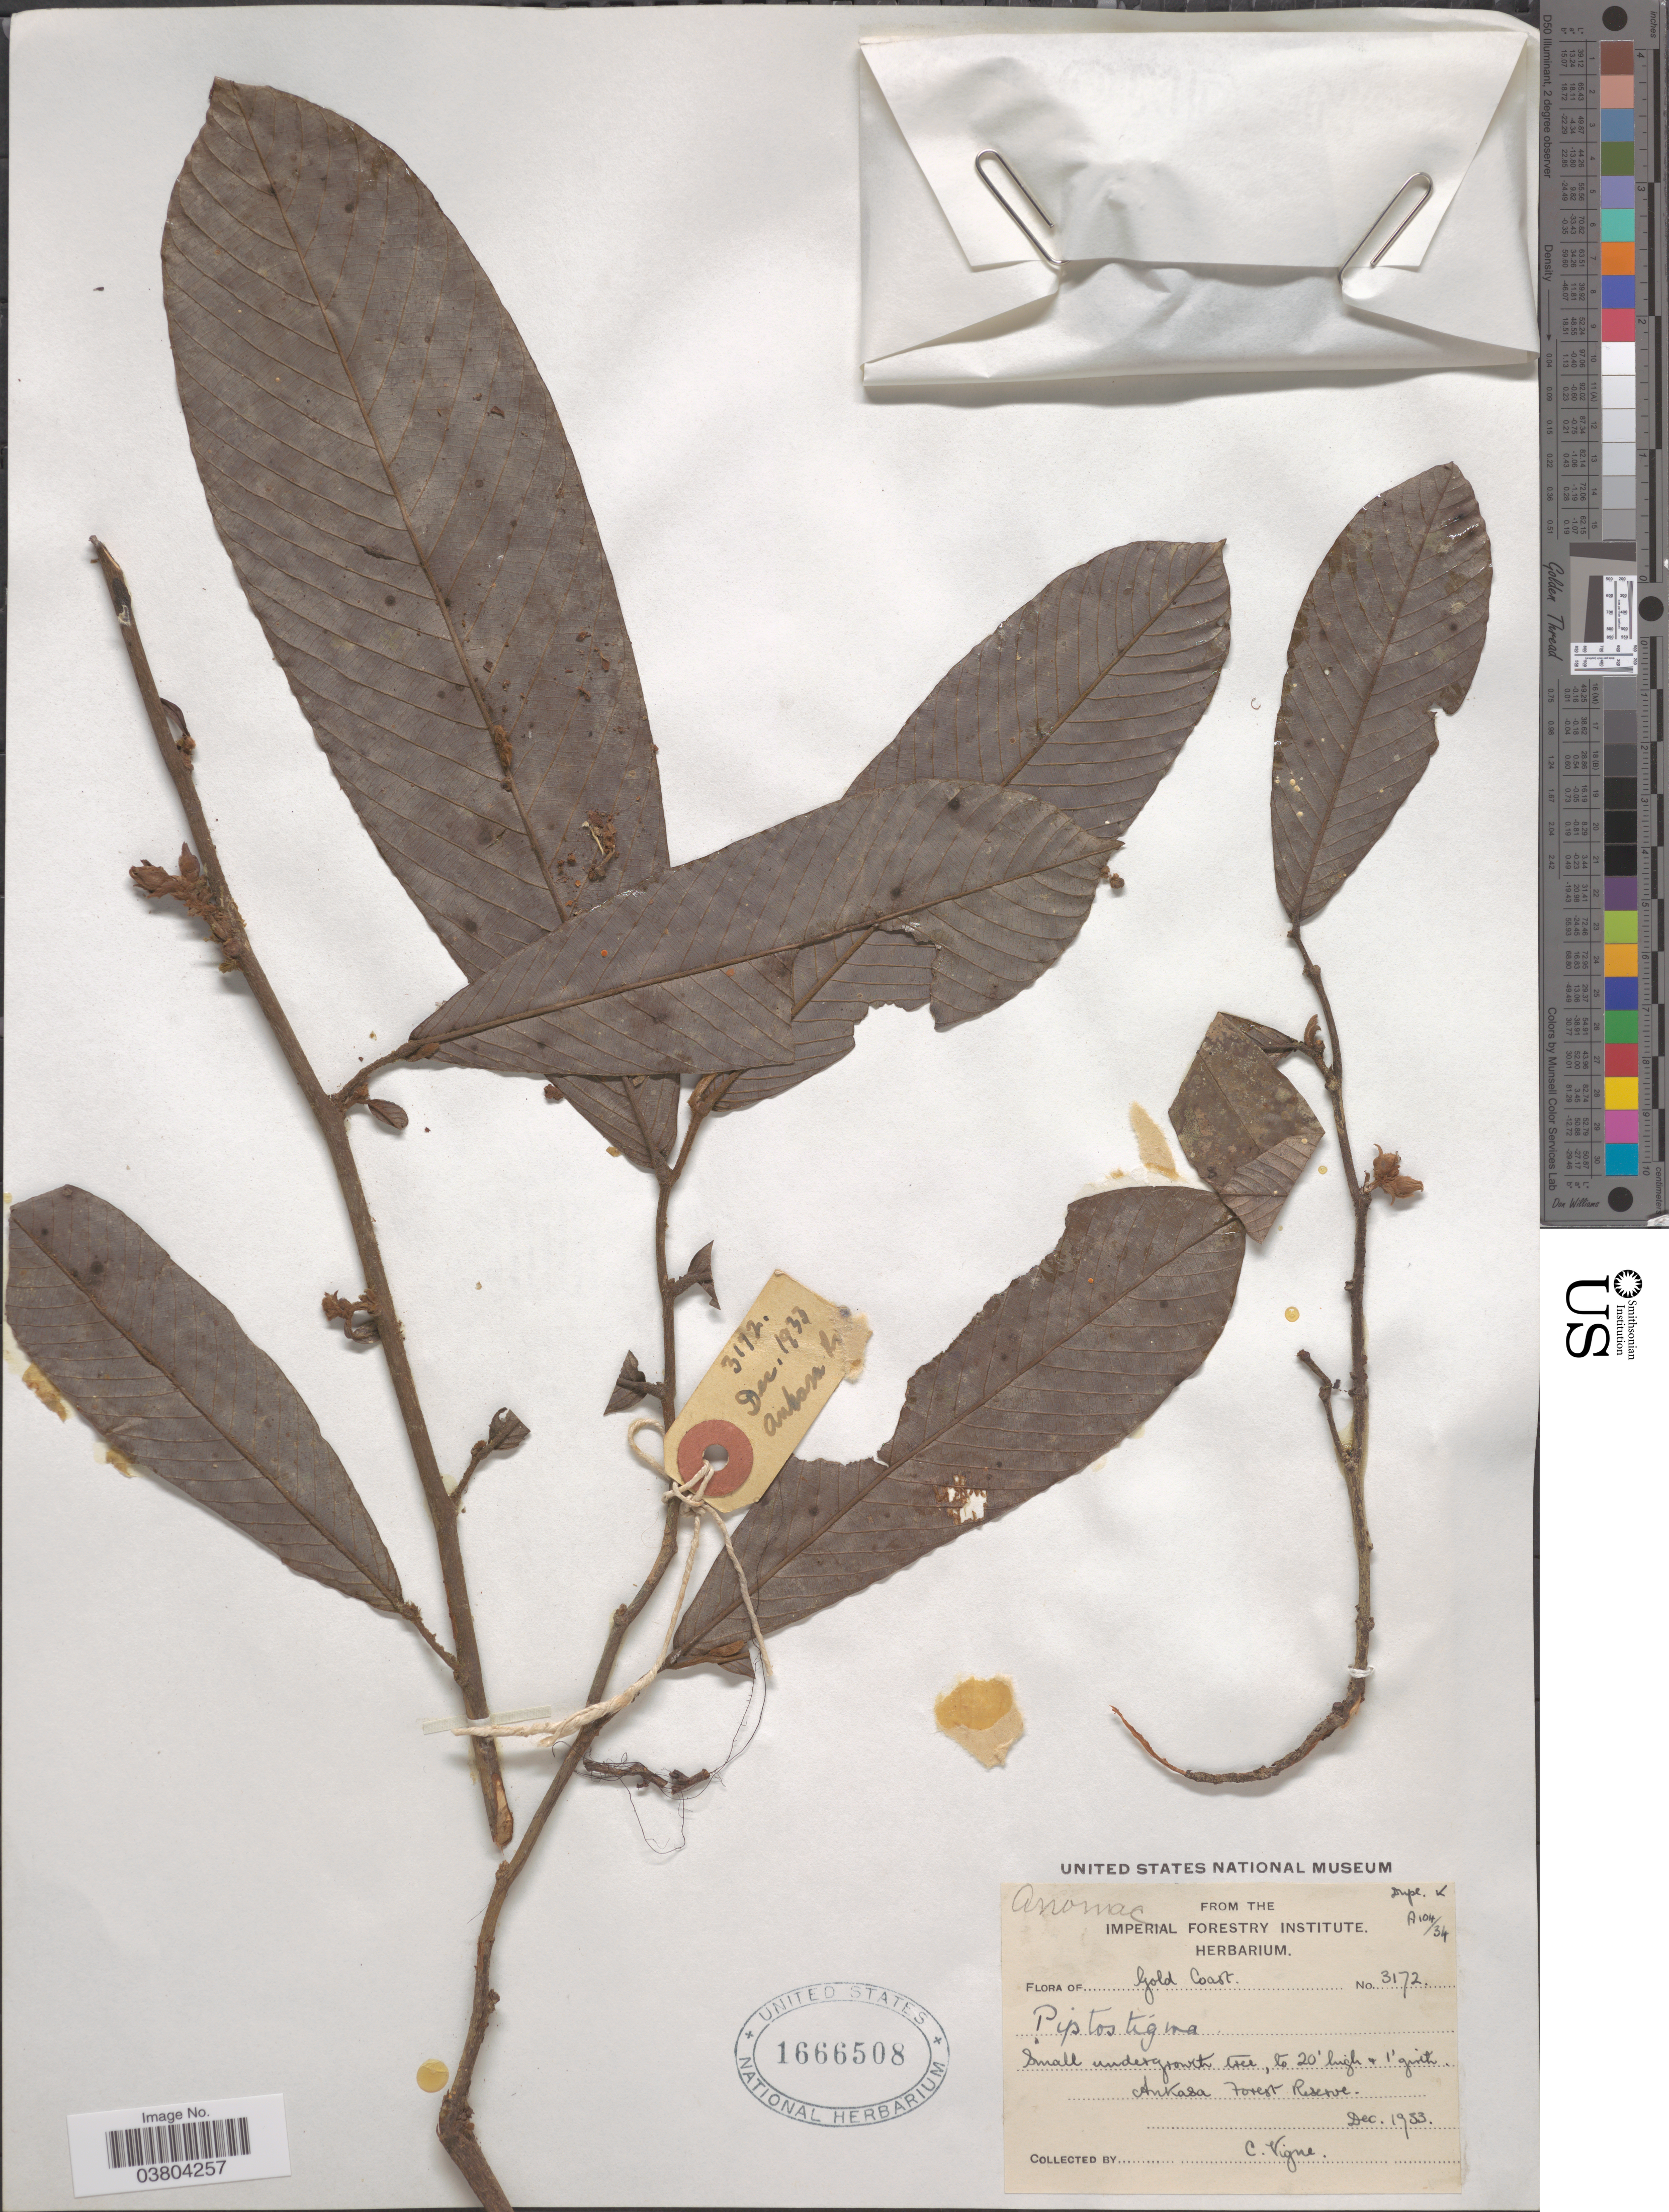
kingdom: Plantae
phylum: Tracheophyta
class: Magnoliopsida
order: Magnoliales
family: Annonaceae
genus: Piptostigma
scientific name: Piptostigma sp.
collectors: C. Vigne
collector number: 3172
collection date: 1933-12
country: Ghana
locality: Gold Coast. Ankasa Forest Reserve.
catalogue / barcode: US 1666508